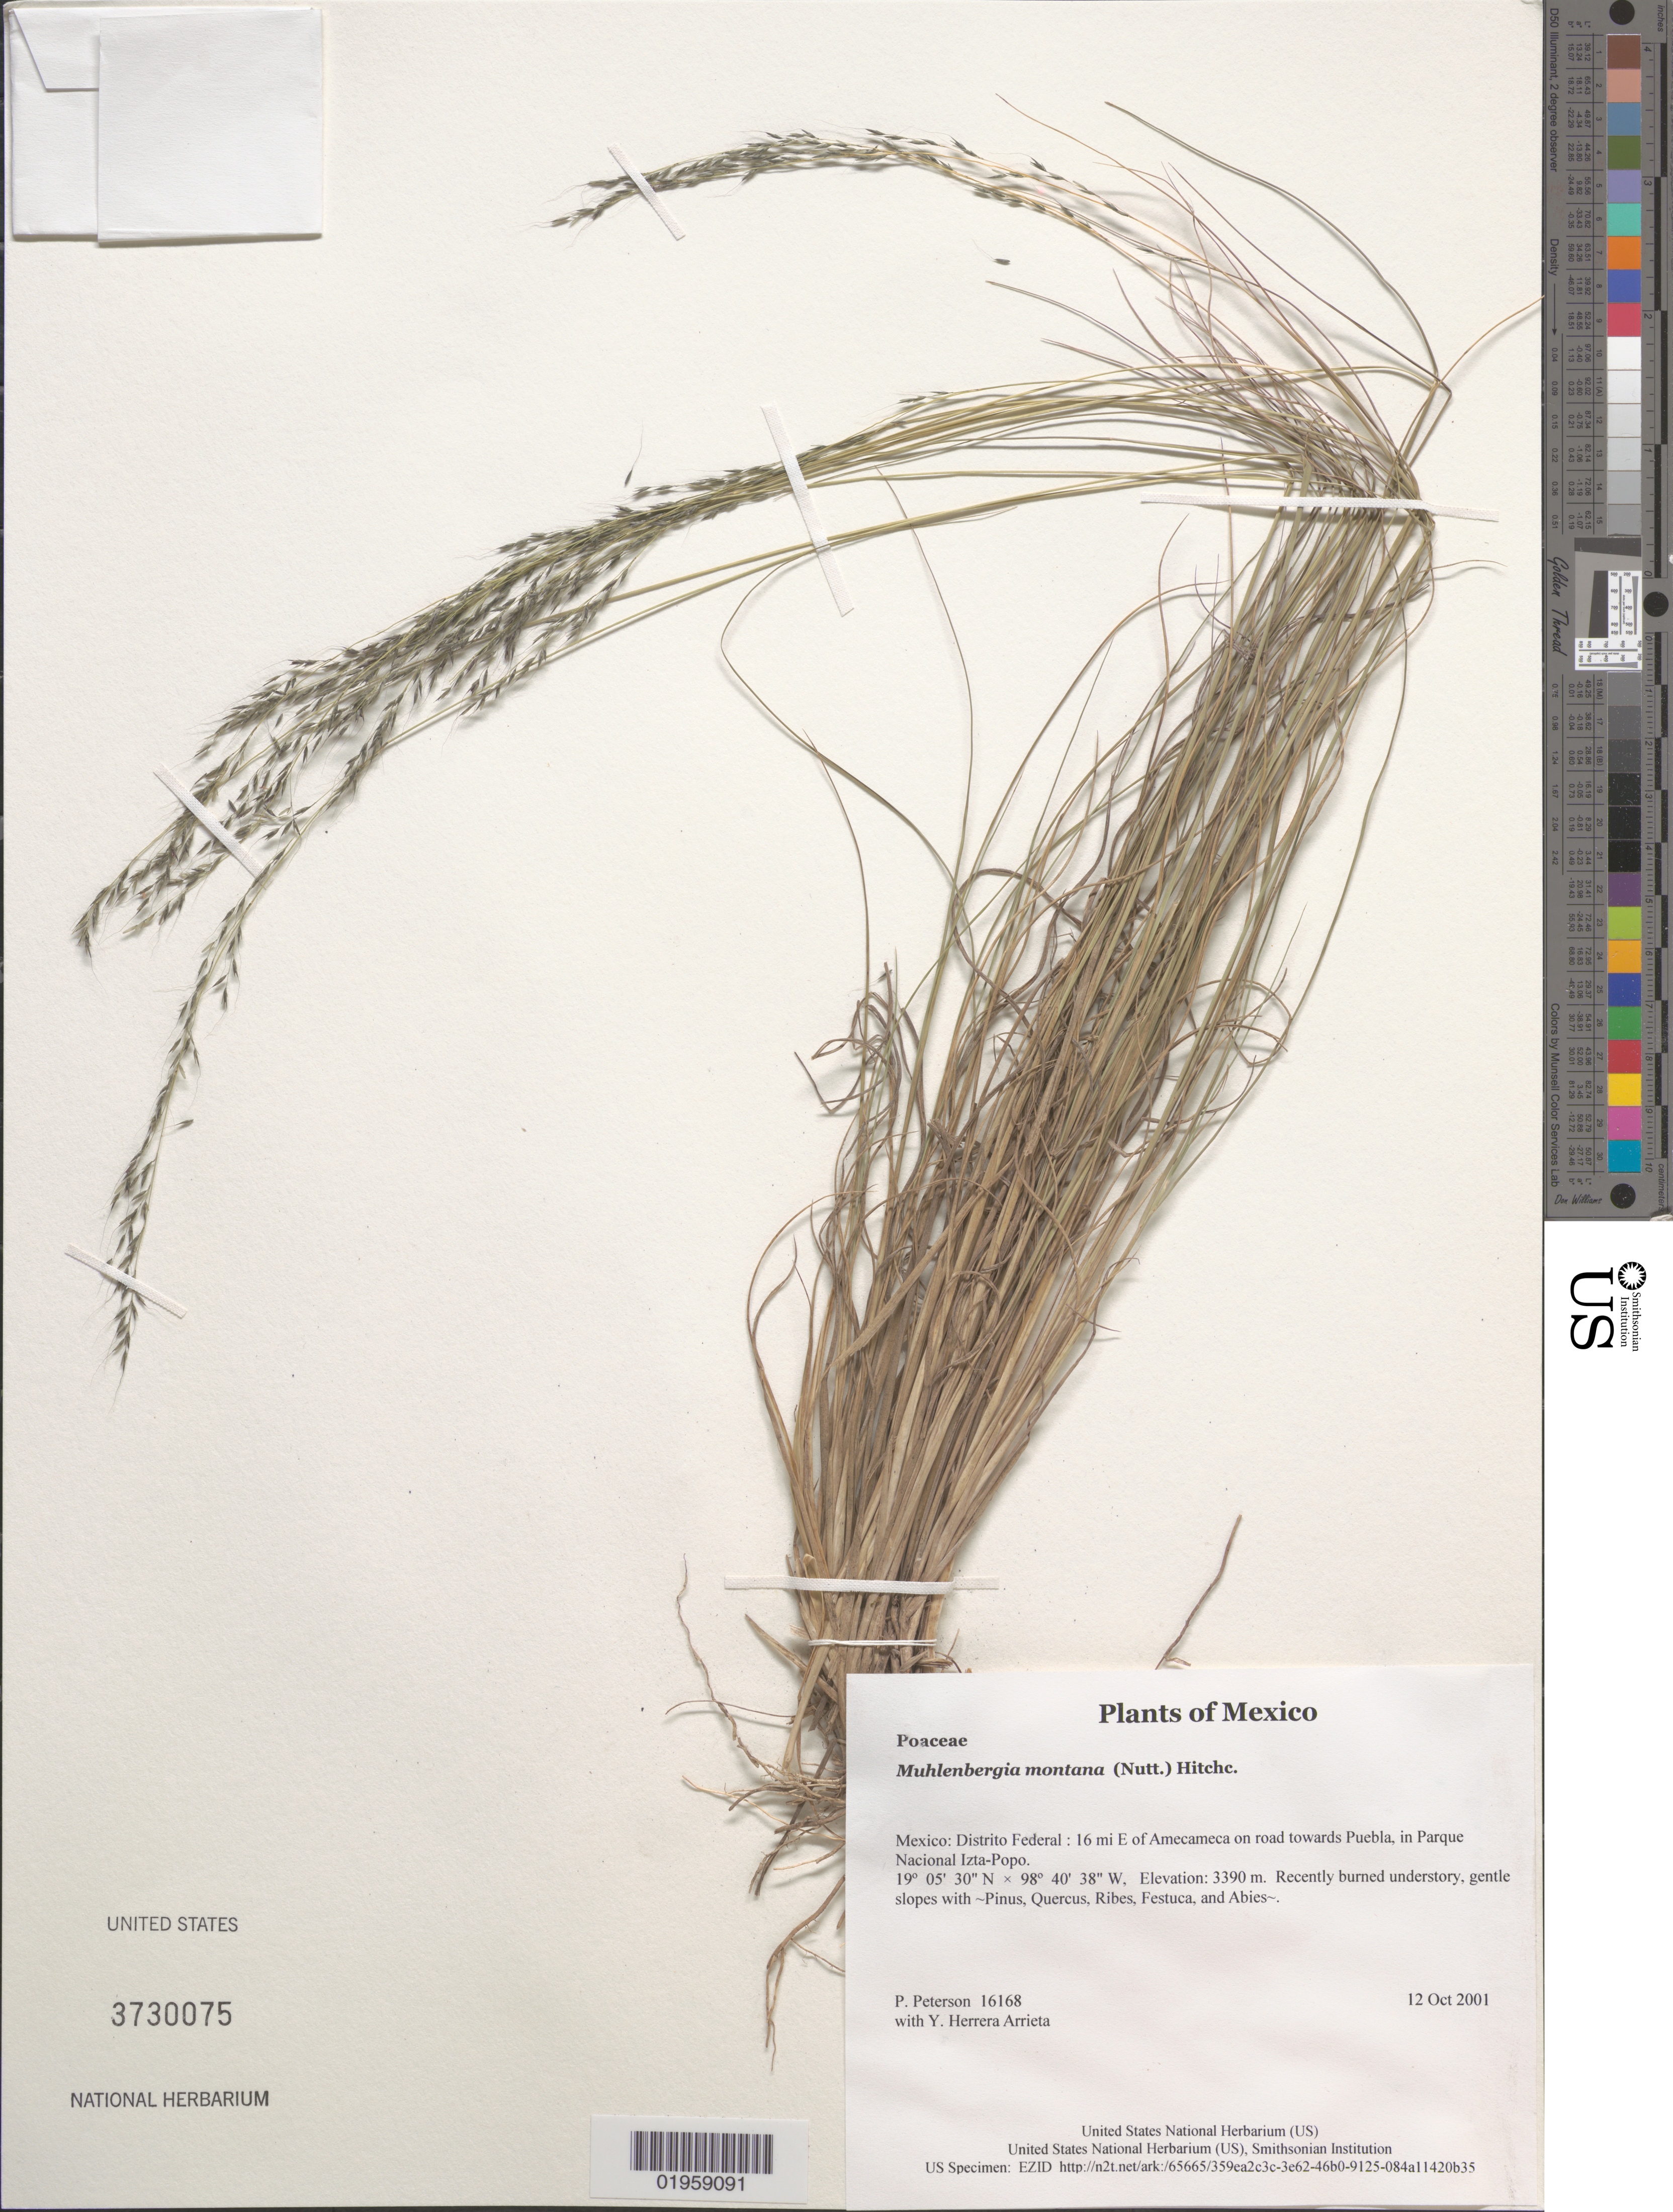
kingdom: Plantae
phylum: Tracheophyta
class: Liliopsida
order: Poales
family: Poaceae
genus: Muhlenbergia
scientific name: Muhlenbergia montana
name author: (Nutt.) Hitchc.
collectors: P. M. Peterson & Y. Herrera Arrieta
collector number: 16168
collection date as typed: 12 Oct 2001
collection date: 2001-10-12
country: Mexico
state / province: Distrito Federal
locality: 16 mi E of Amecameca on road towards Puebla, in Parque Nacional Izta-Popo.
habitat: Recently burned understory, gentle slopes with ~Pinus, Quercus, Ribes, Festuca, and Abies~.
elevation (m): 3390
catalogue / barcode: US 3730075